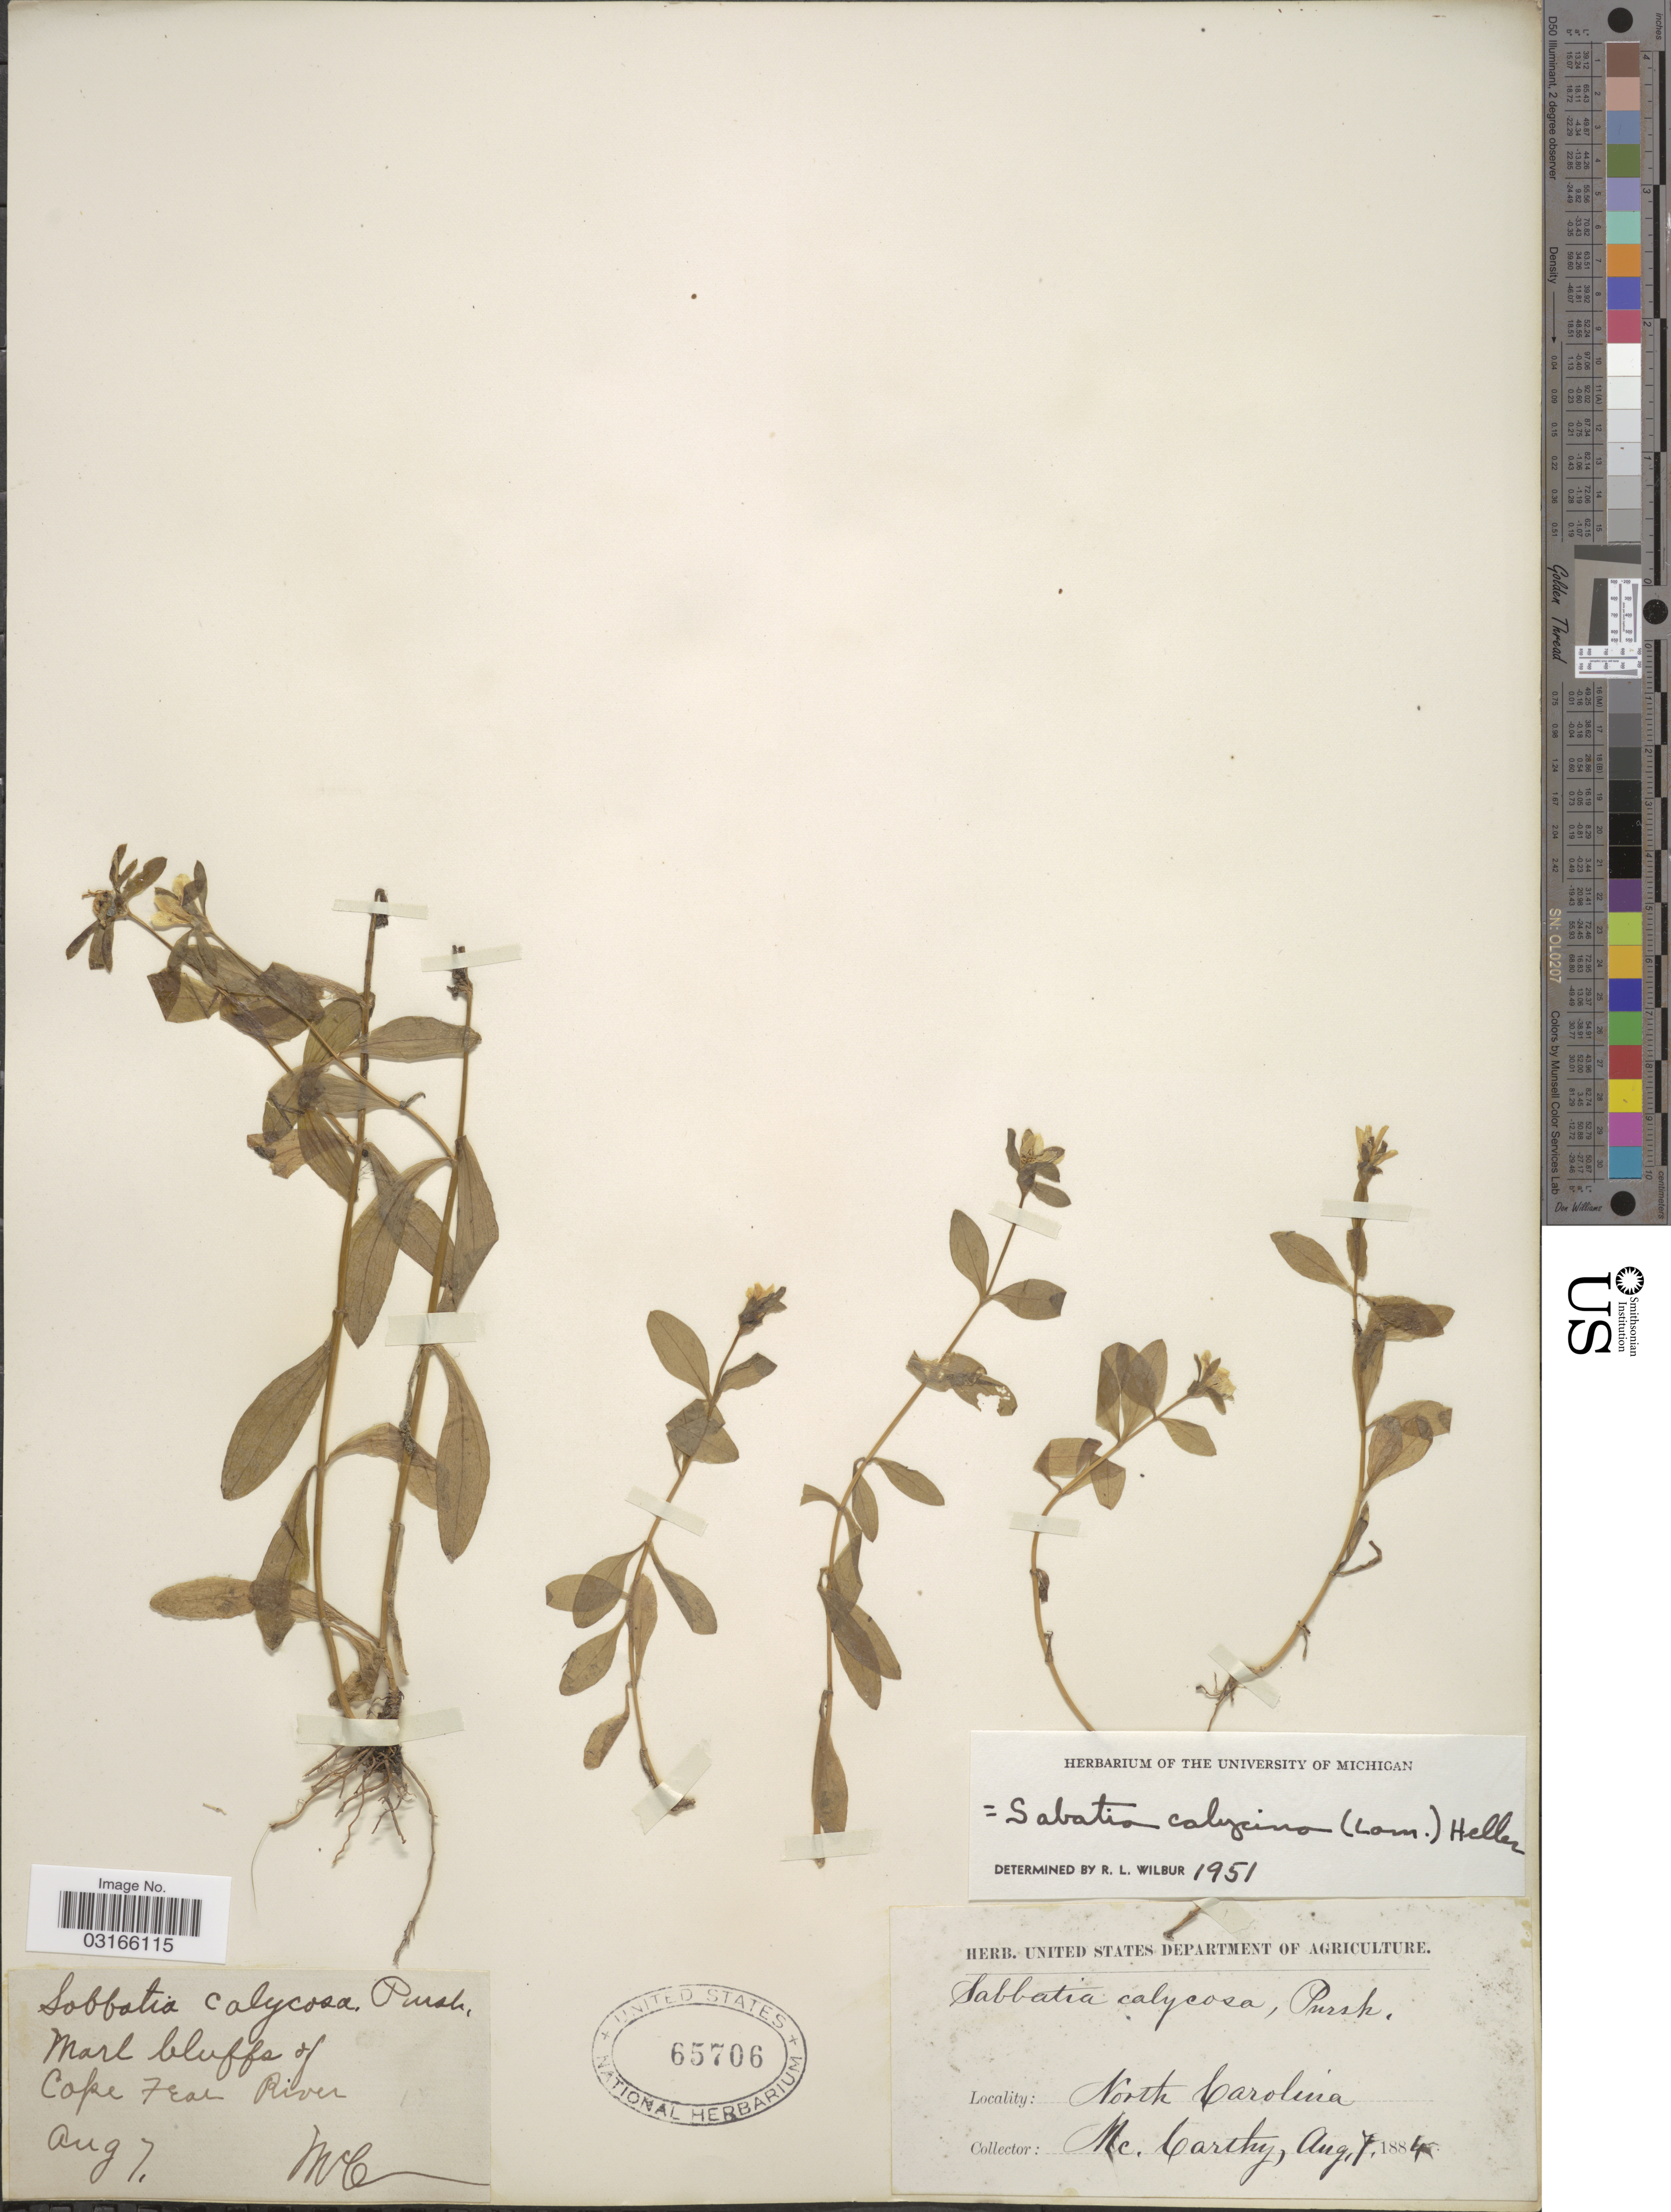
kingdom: Plantae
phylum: Tracheophyta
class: Magnoliopsida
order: Gentianales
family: Gentianaceae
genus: Sabatia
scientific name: Sabatia calycina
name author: (Lam.) A. Heller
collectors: -- McCarthy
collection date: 1884-08-07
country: United States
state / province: North Carolina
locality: Marl bluffs of Cape Fear River.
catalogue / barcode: US 65706